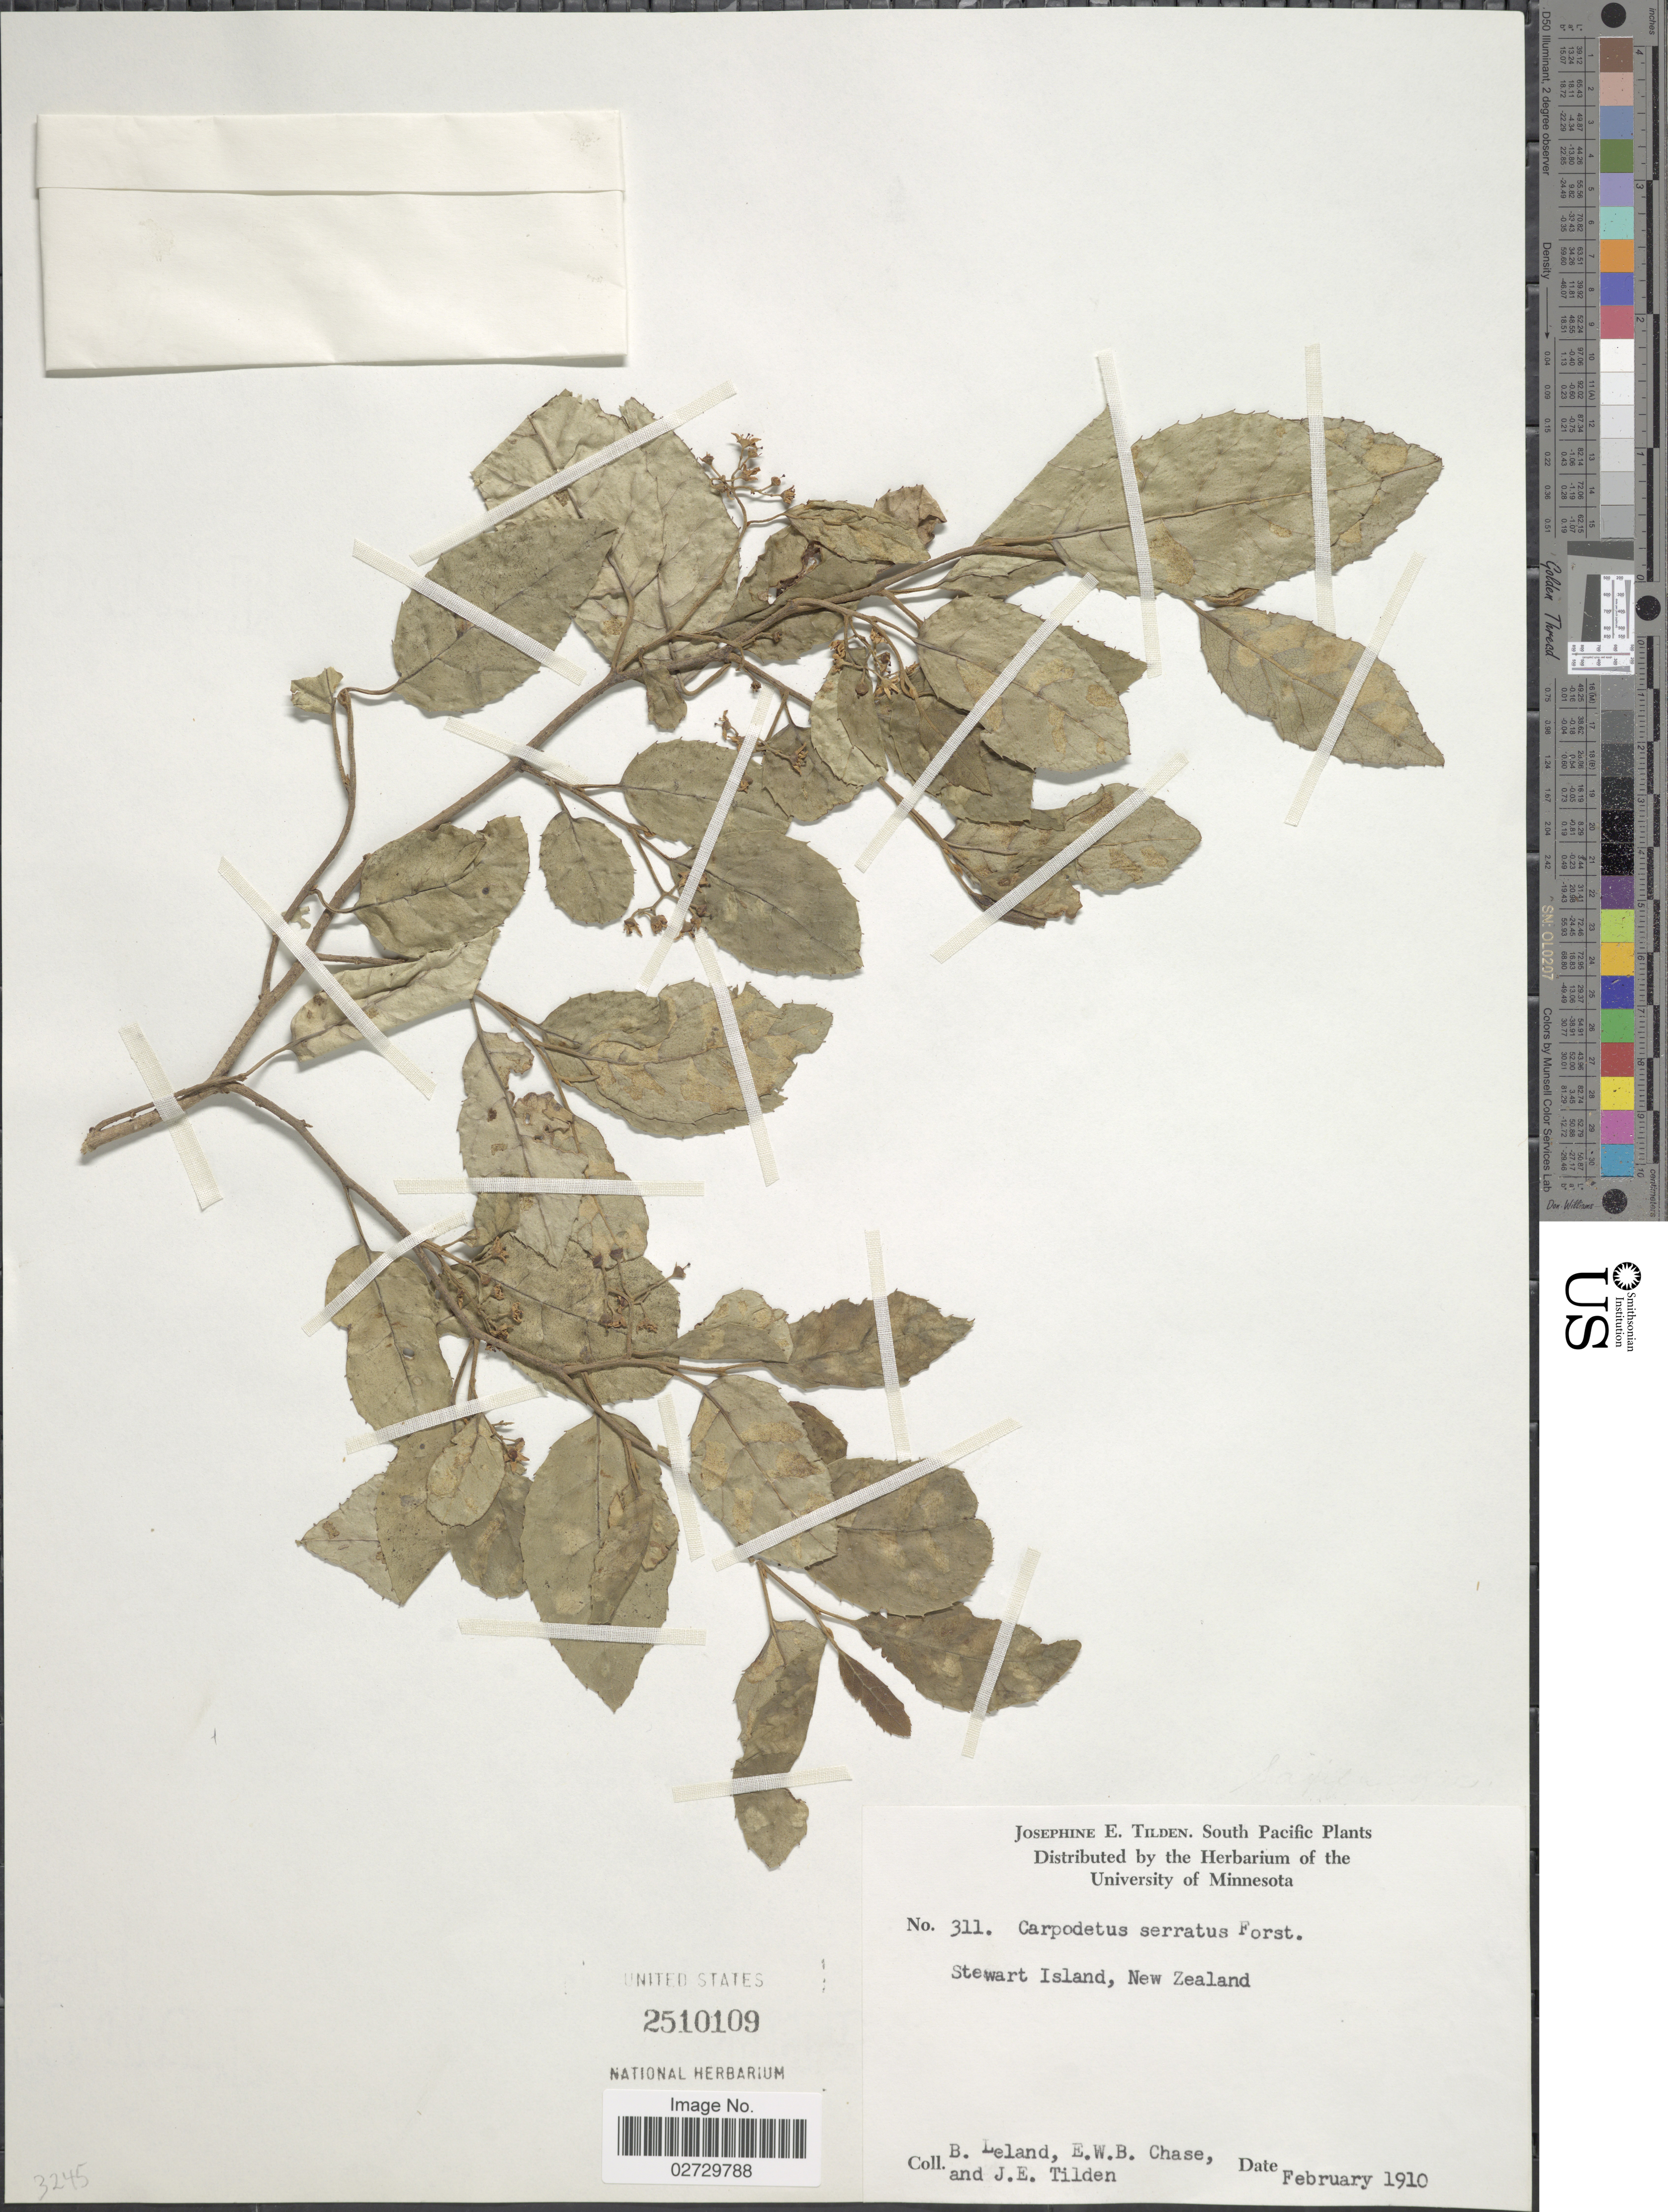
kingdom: Plantae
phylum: Tracheophyta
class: Magnoliopsida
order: Asterales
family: Rousseaceae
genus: Carpodetus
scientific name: Carpodetus serratus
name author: J.R. Forst. & G. Forst.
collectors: B. Leland, E. W. Chase & J. E. Tilden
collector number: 311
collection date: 1910-02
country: New Zealand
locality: Stewart Island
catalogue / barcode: US 2510109